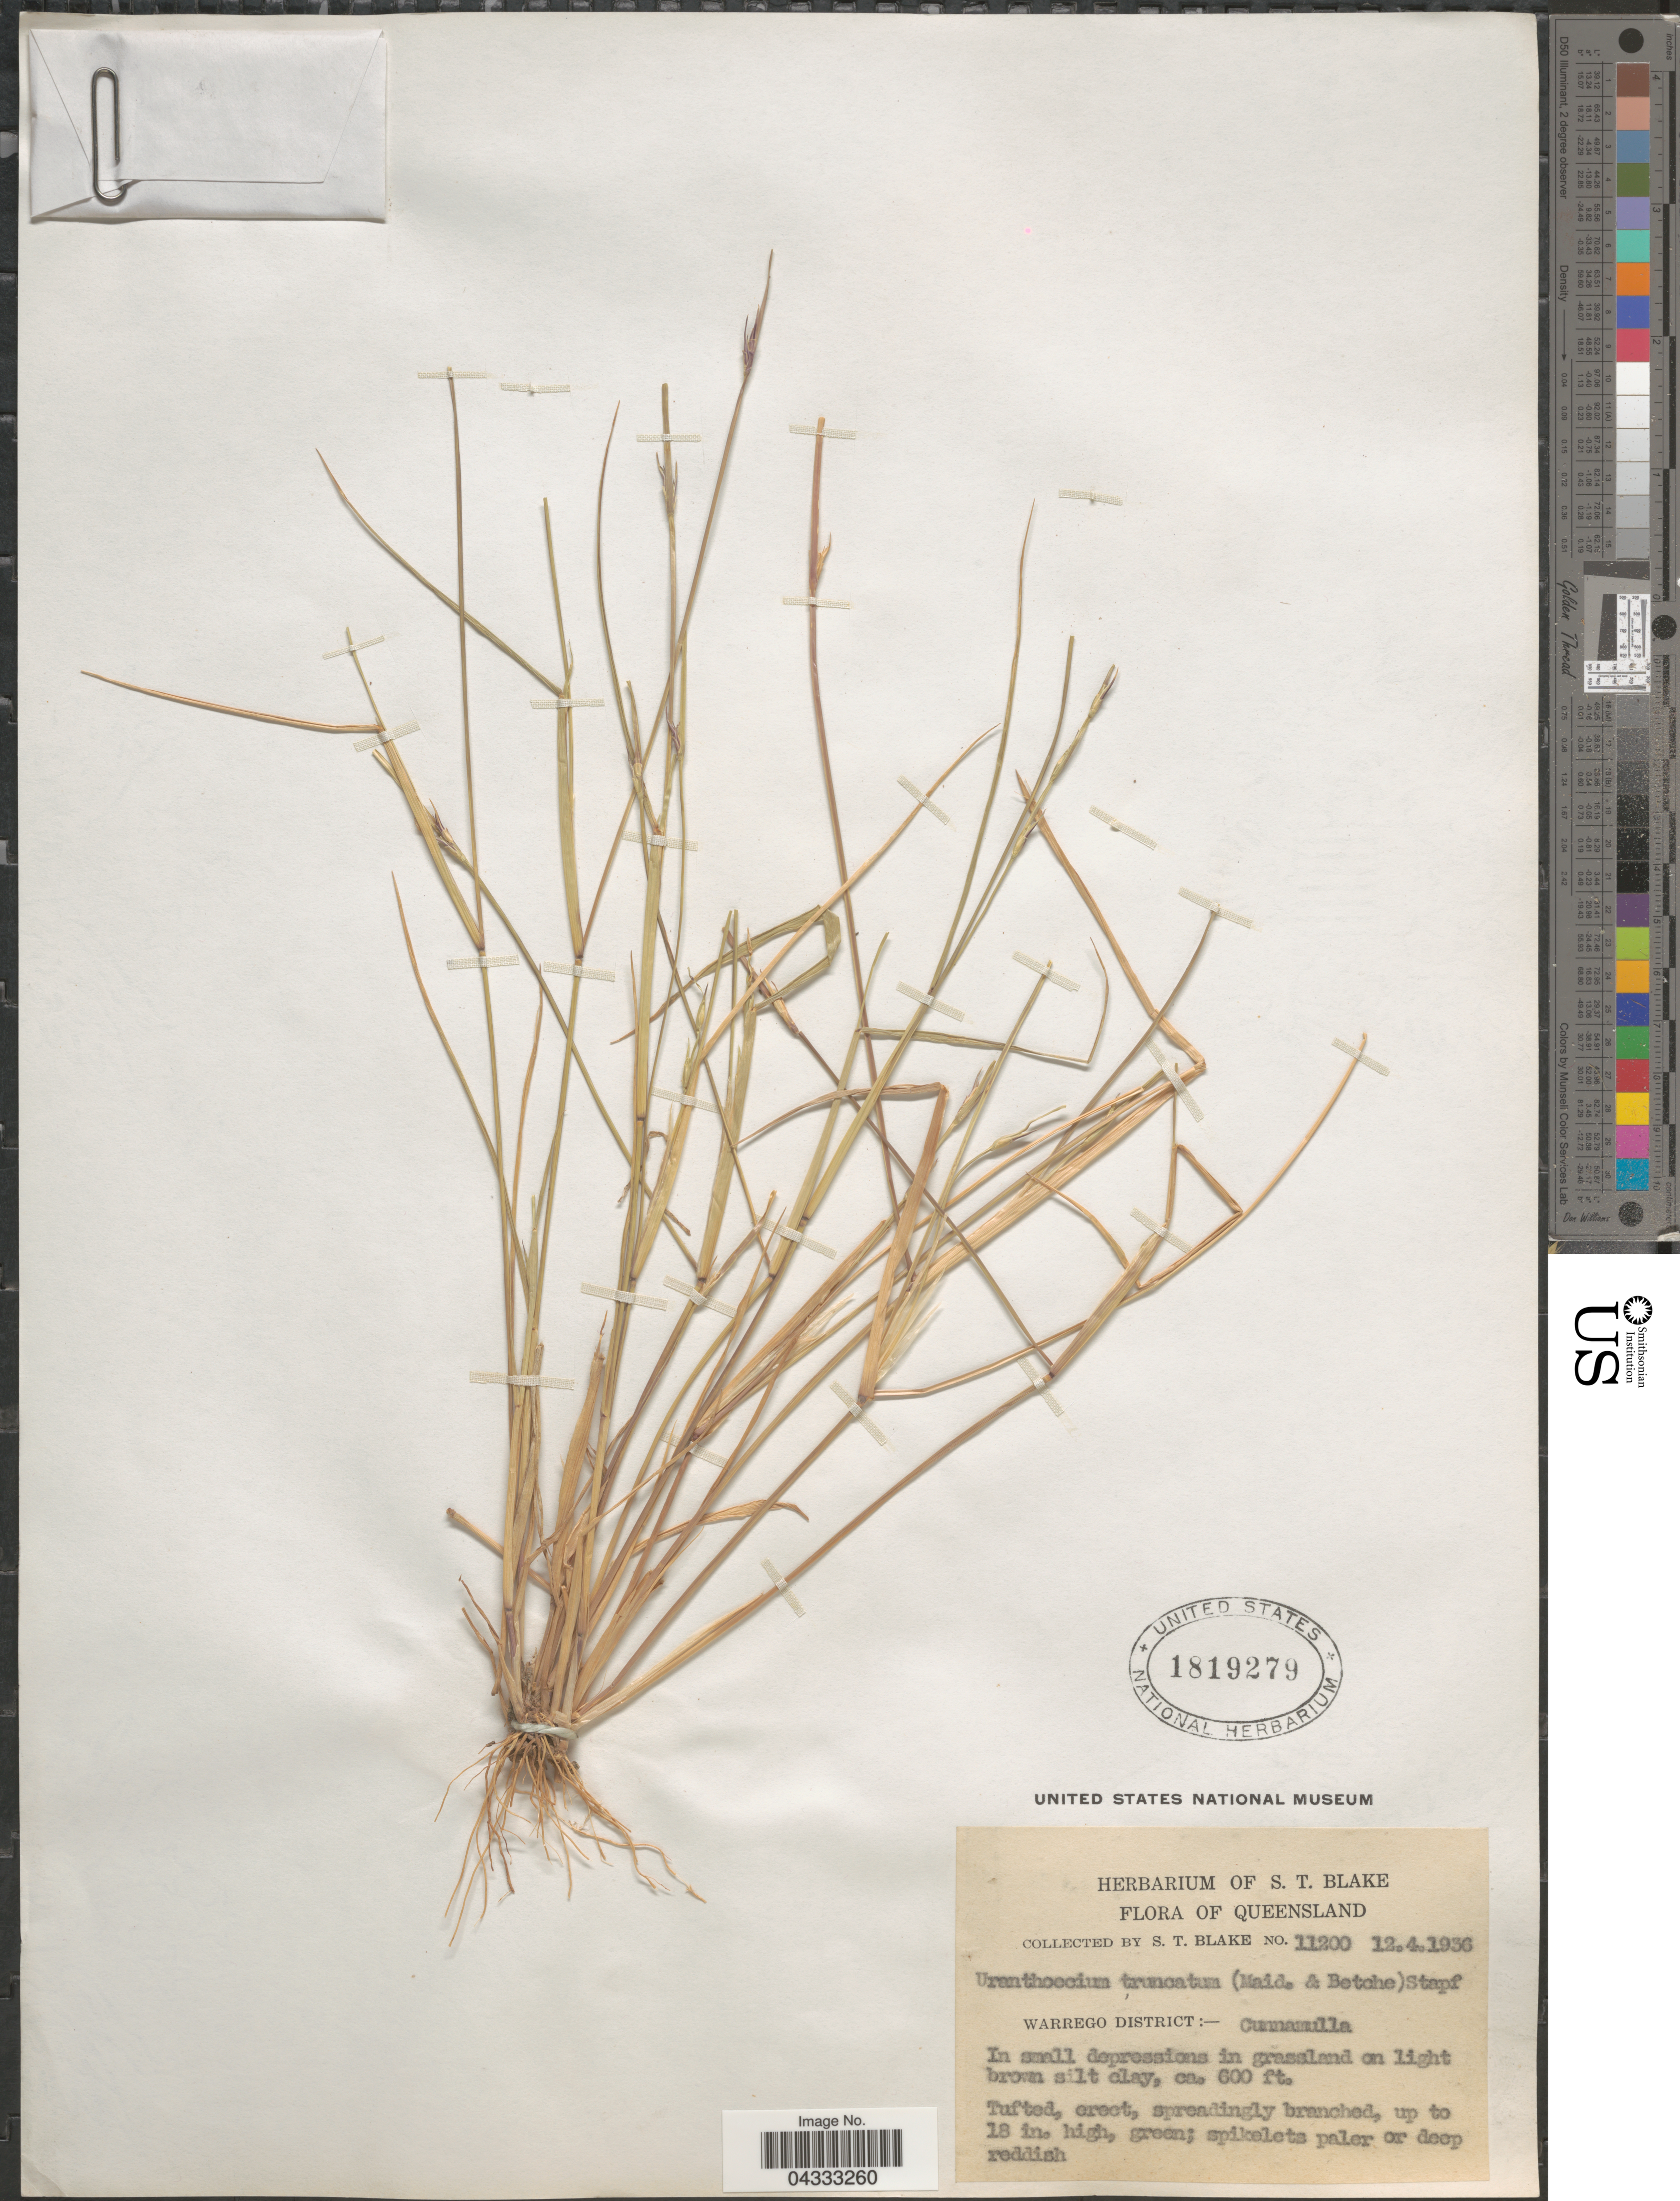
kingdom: Plantae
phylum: Tracheophyta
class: Liliopsida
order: Poales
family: Poaceae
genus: Uranthoecium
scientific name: Uranthoecium truncatum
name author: (Maiden & Betche) Stapf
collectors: S. T. Blake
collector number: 11200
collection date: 1936-04-12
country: Australia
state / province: Queensland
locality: Warrego District:-Cunnamulla. In small depressions in grassland on light brown silt clay.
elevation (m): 183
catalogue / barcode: US 1819279